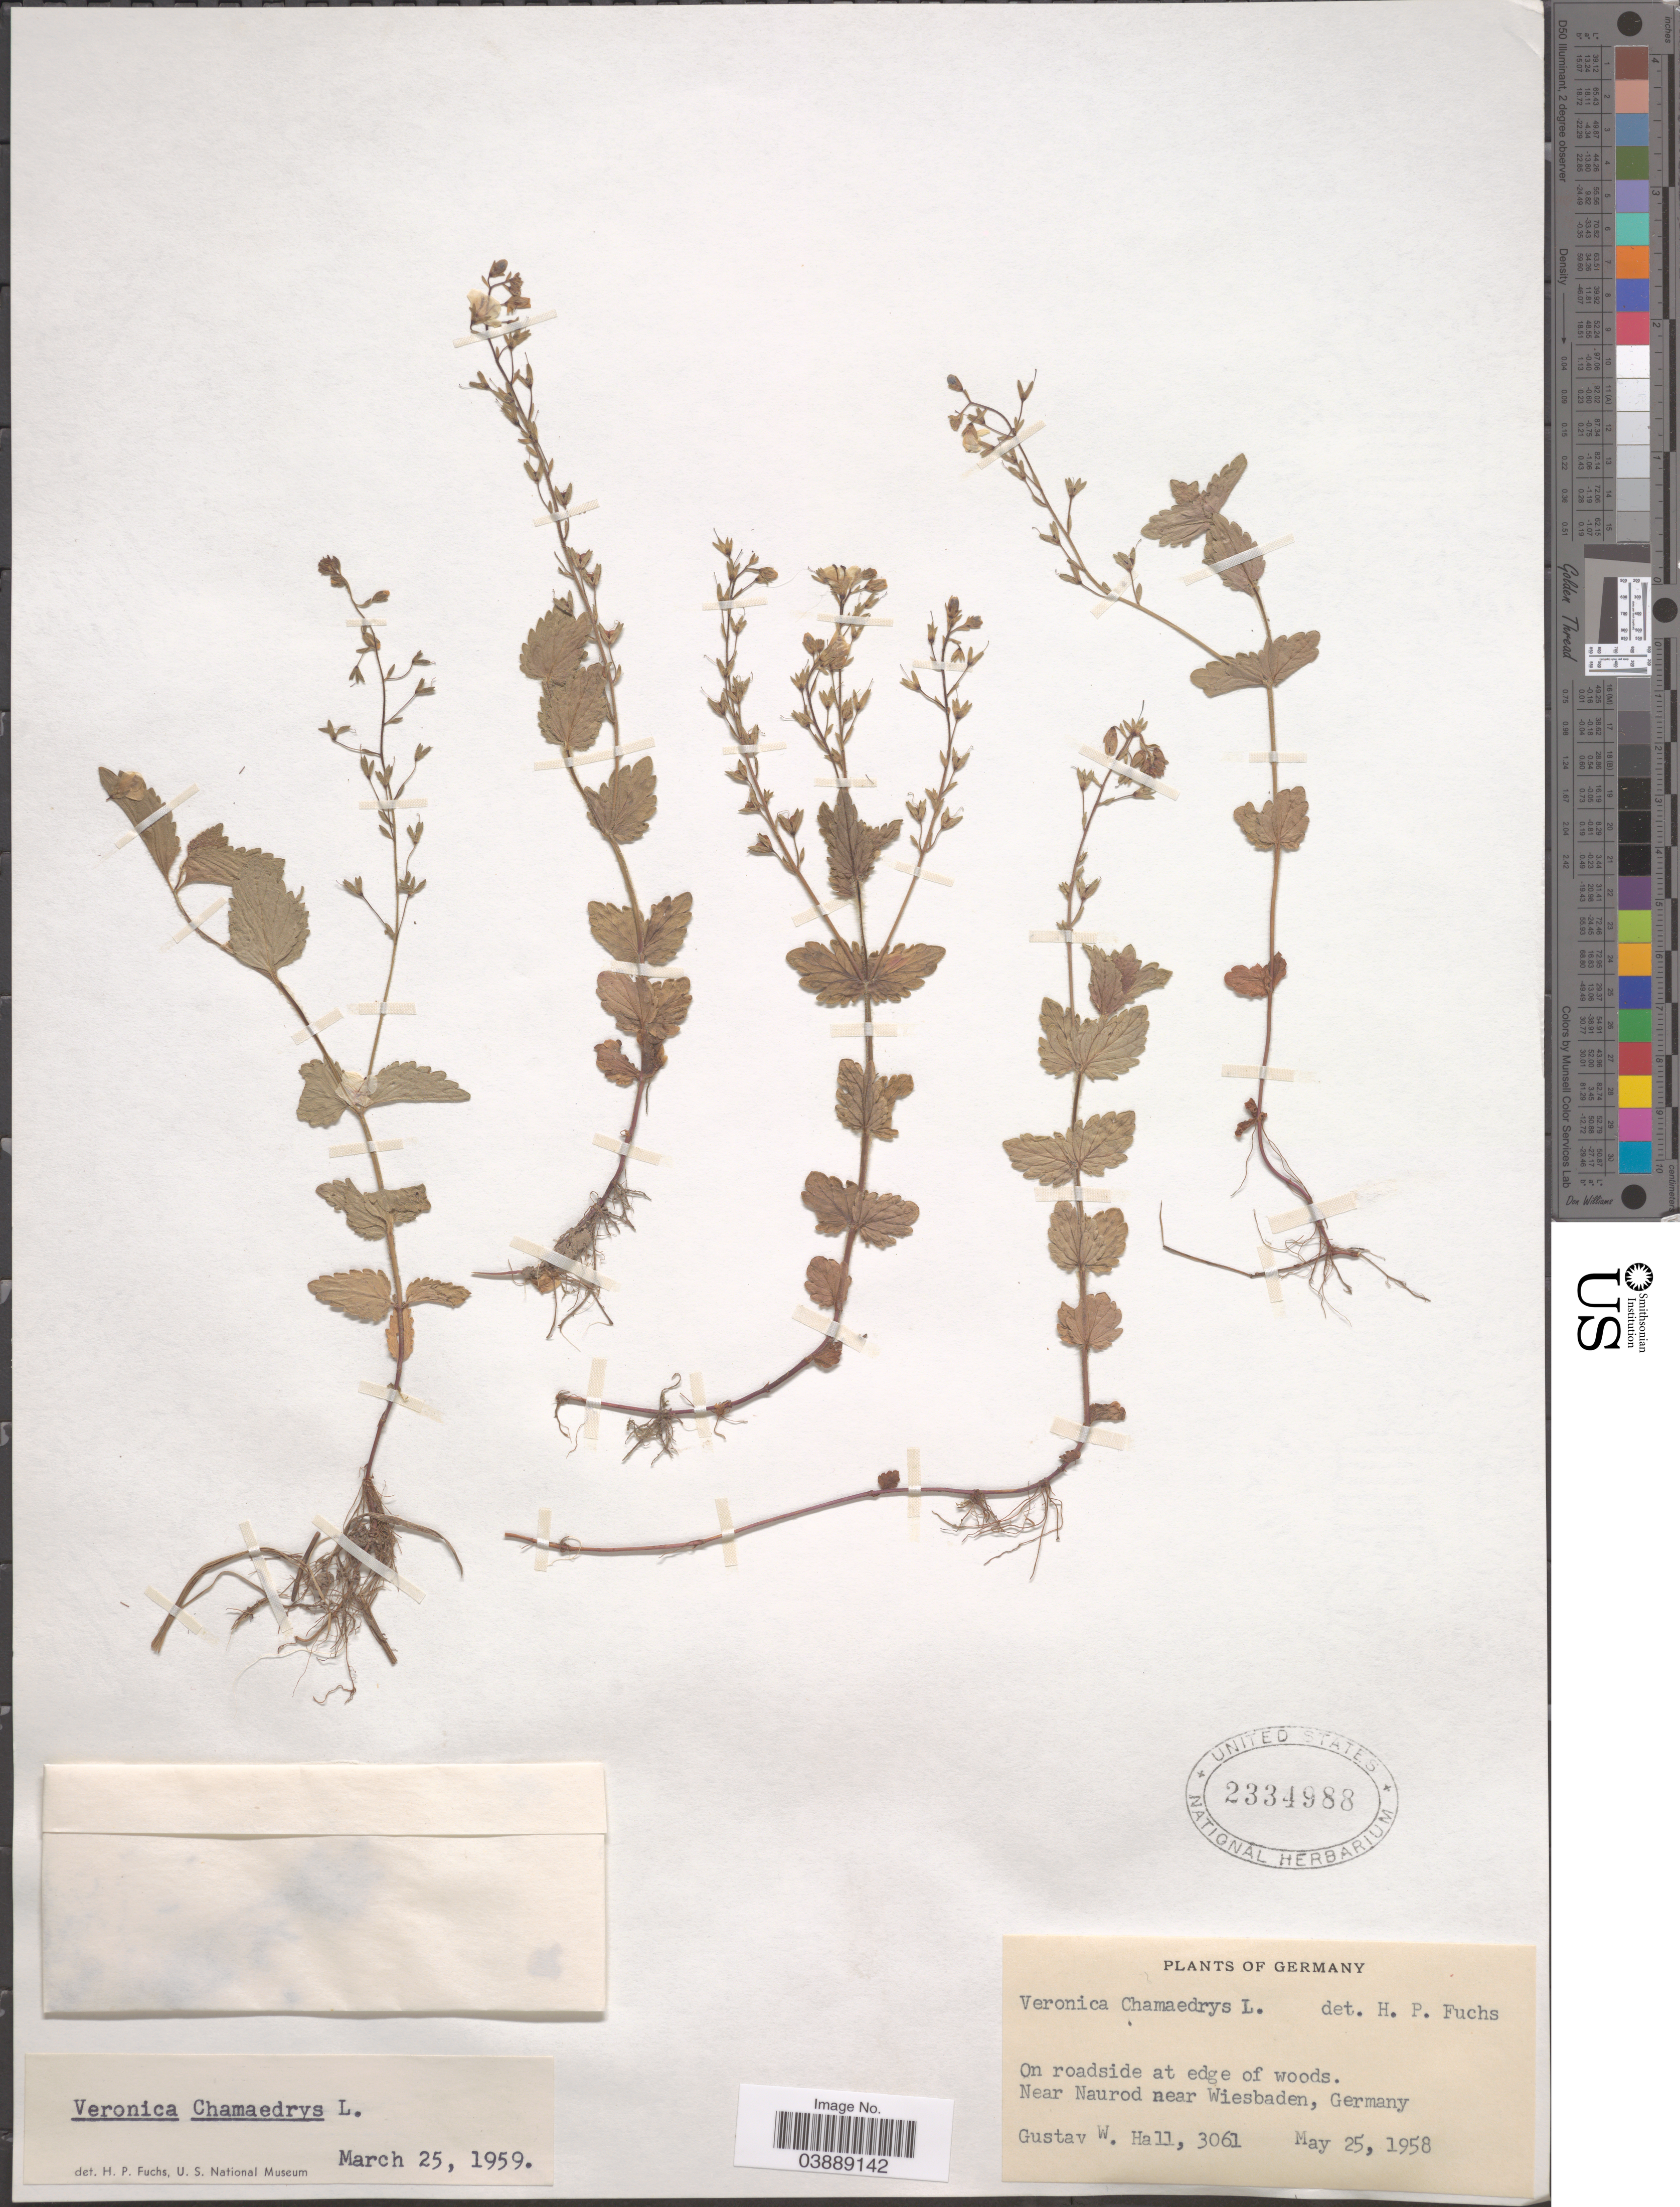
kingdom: Plantae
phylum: Tracheophyta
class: Magnoliopsida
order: Lamiales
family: Plantaginaceae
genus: Veronica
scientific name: Veronica chamaedrys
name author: L.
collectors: G. Hall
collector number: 3061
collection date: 1958-05-25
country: Germany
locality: On roadside at edge of woods. Near Naurod near Wiesbaden.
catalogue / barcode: US 2334988